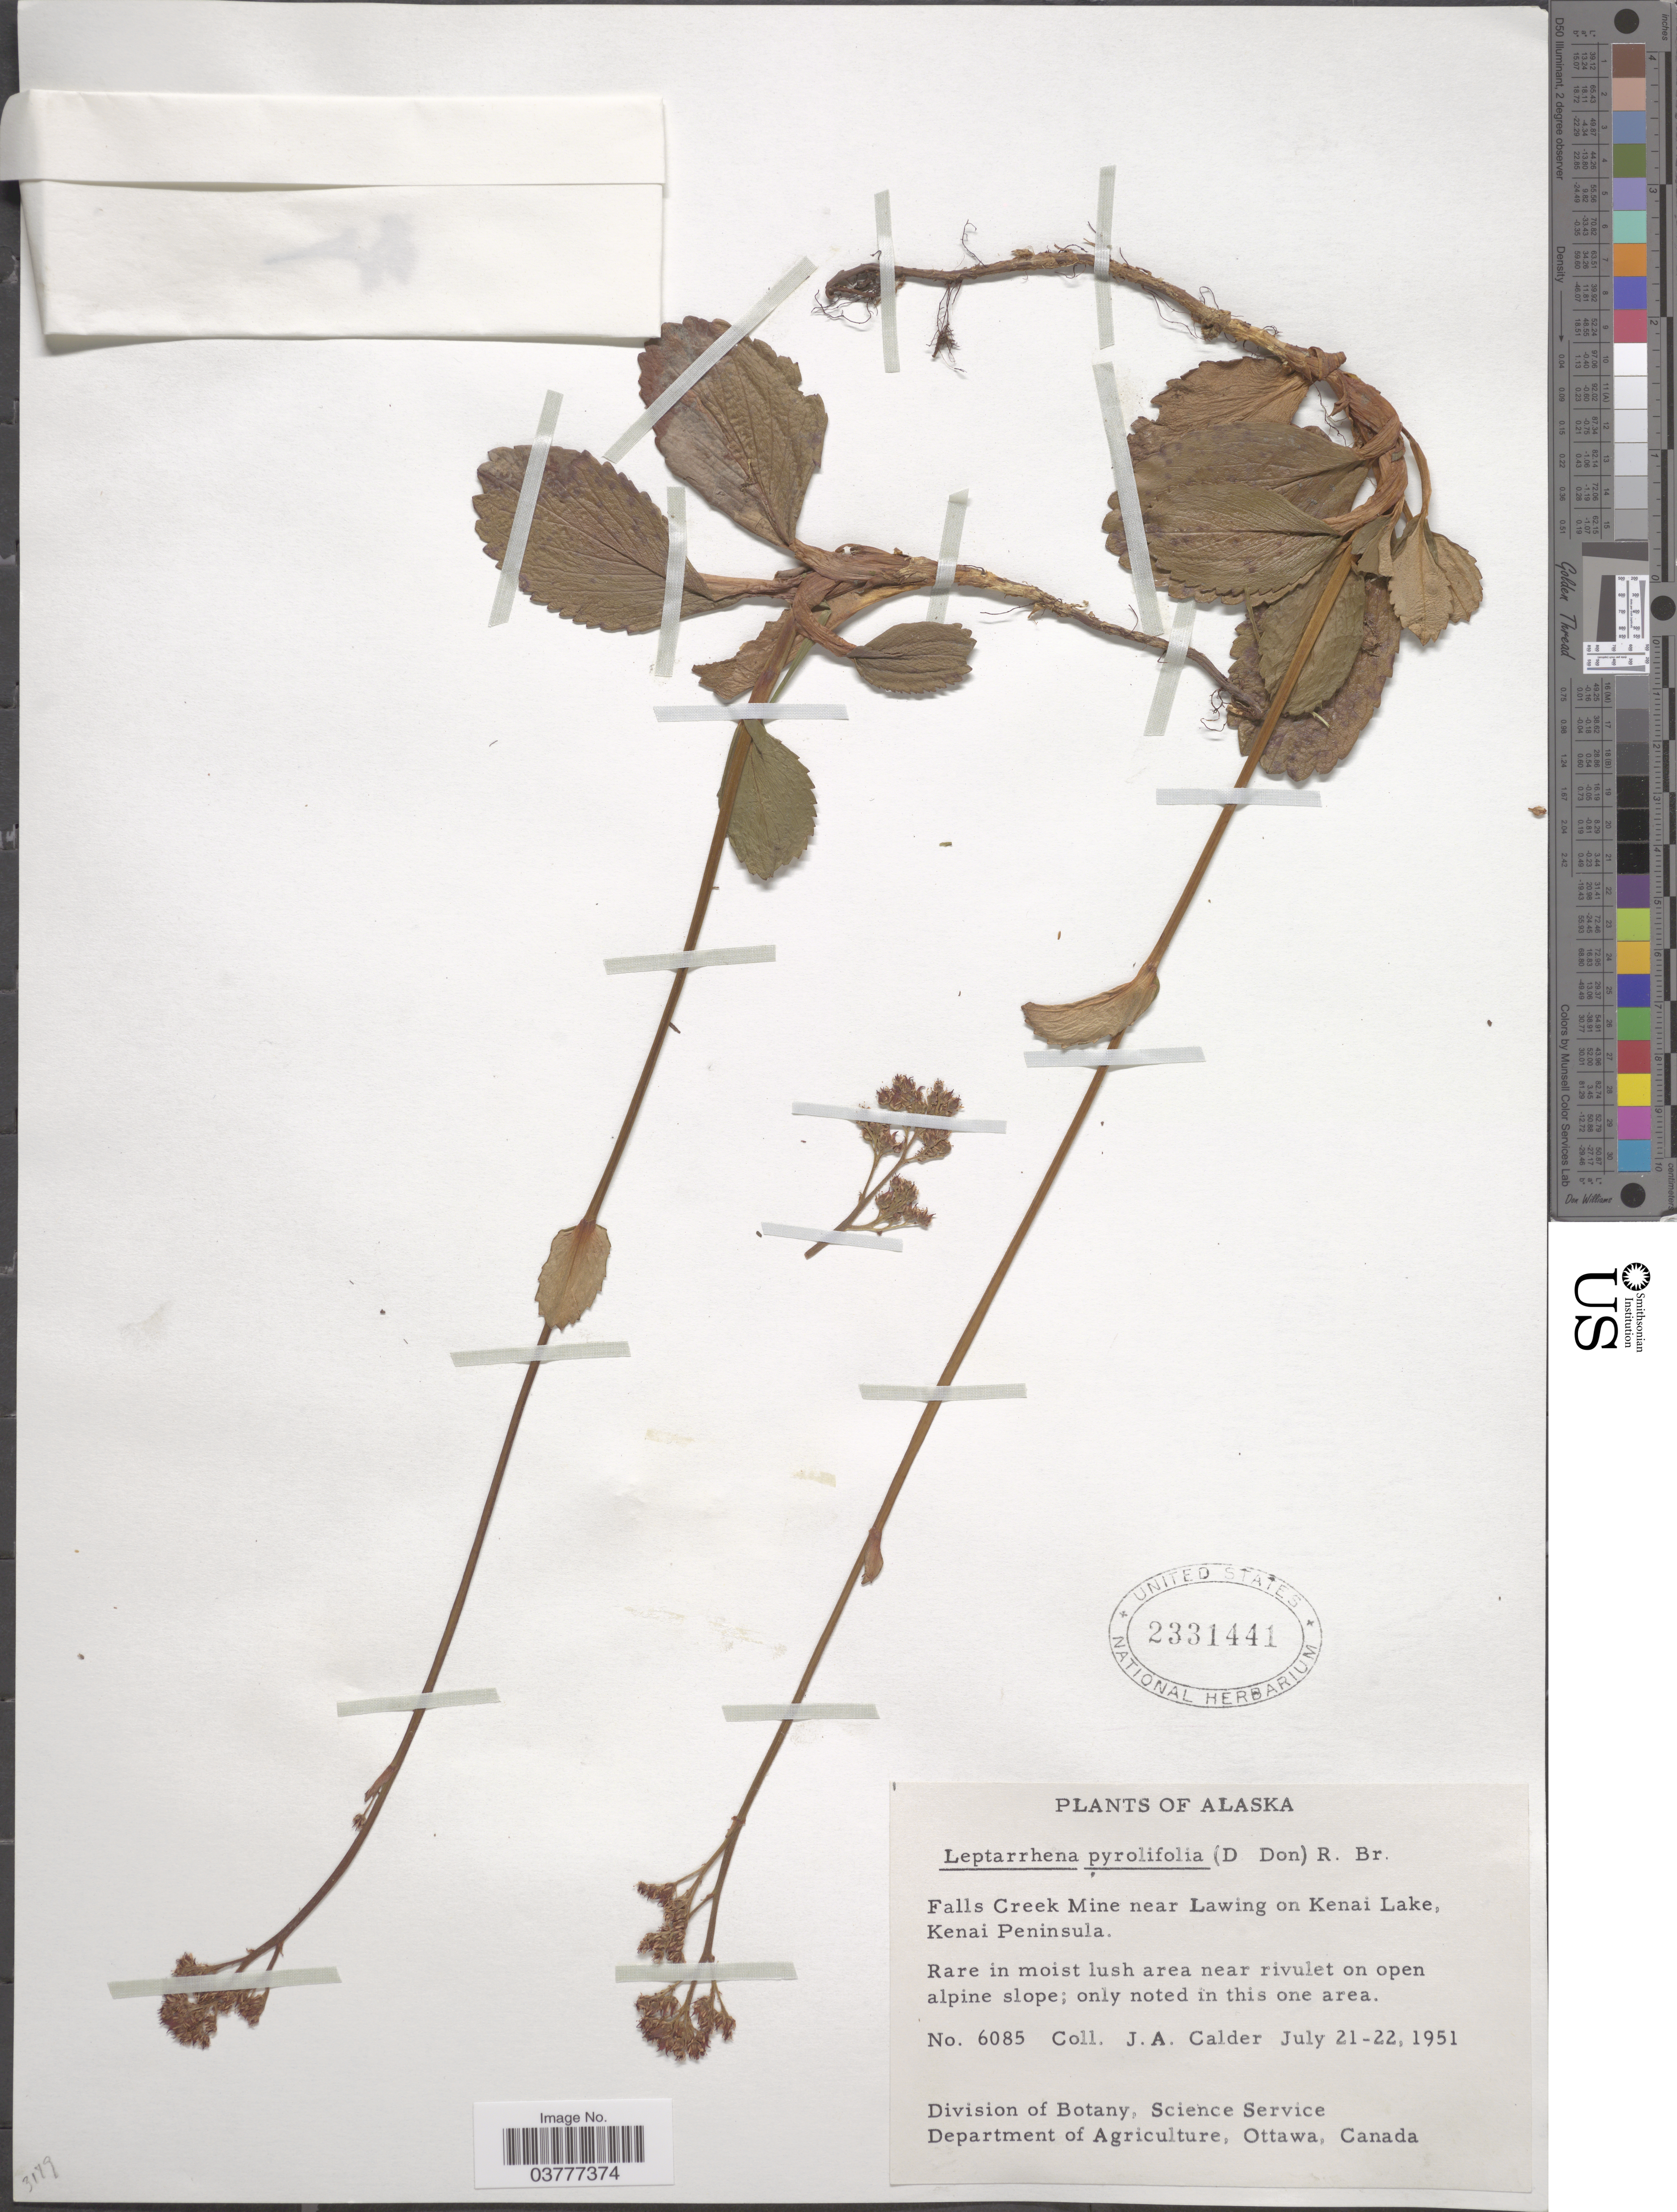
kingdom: Plantae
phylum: Tracheophyta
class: Magnoliopsida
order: Saxifragales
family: Saxifragaceae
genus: Leptarrhena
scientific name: Leptarrhena pyrolifolia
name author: (D. Don) Ser.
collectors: J. A. Calder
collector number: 6085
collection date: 1951-07-21/1951-07-22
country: United States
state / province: Alaska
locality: Falls Creek Mine near Lawing on Kenai Lake, Kenai Peninsula.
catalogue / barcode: US 2331441